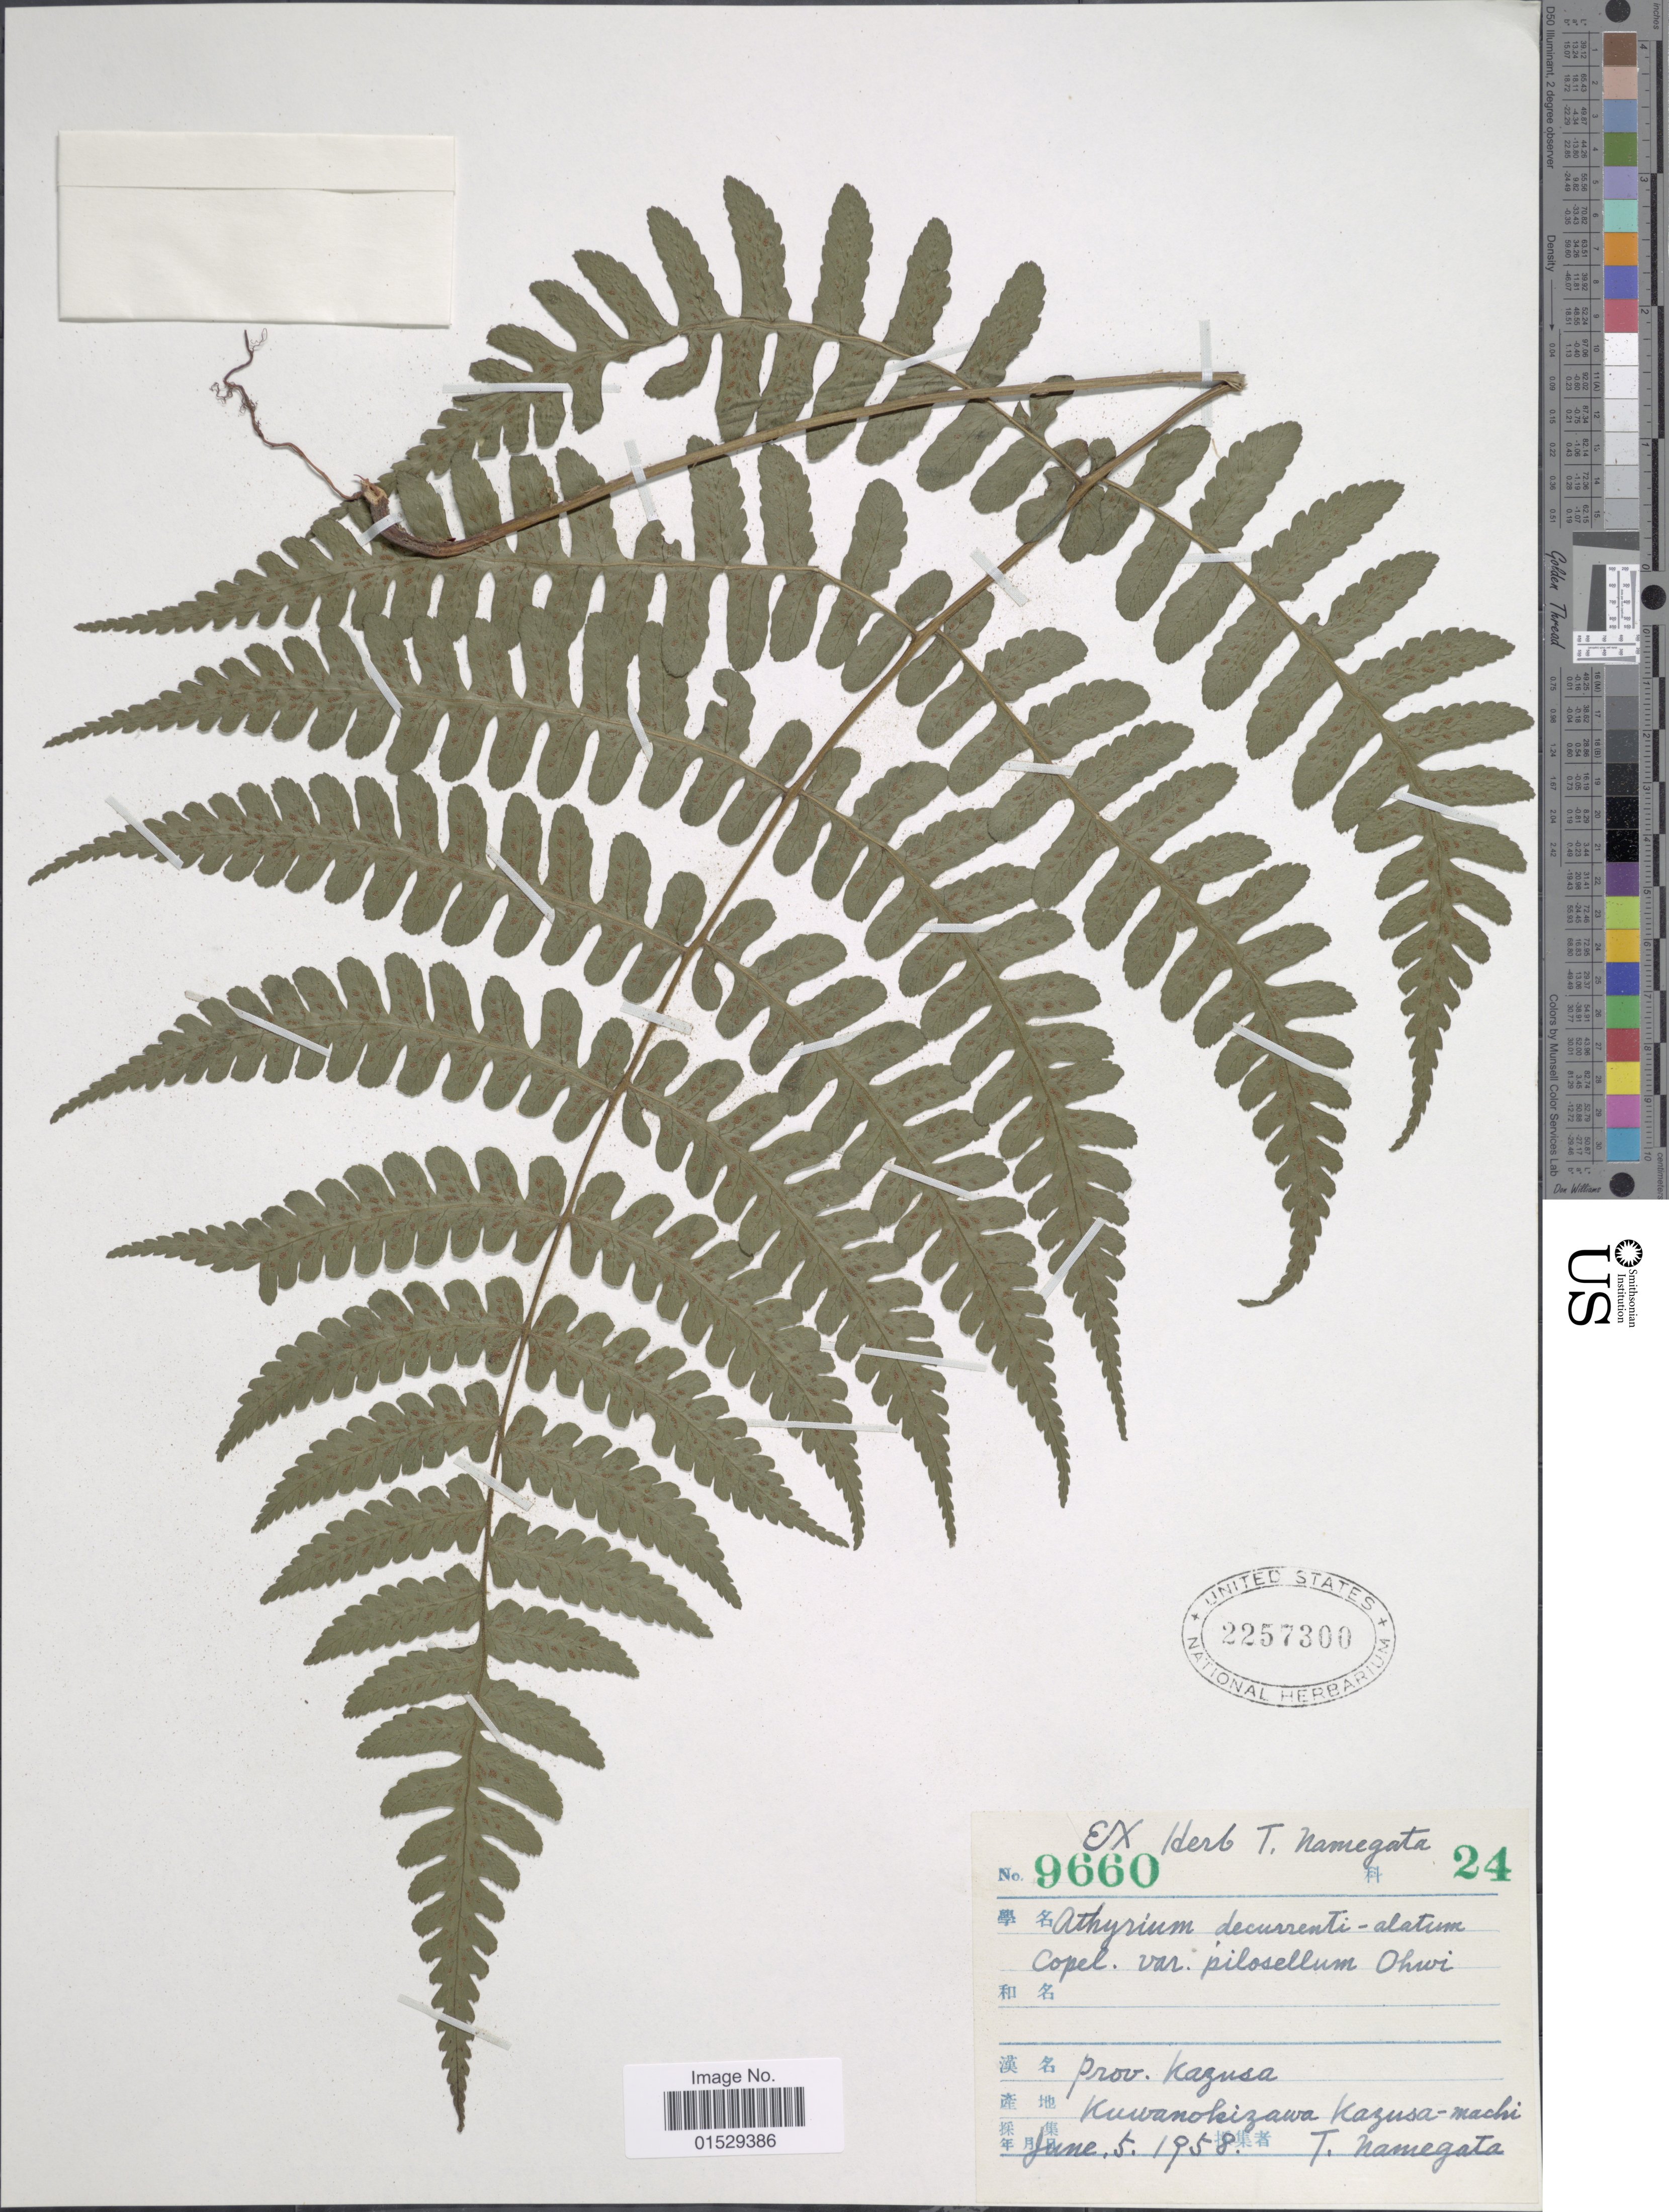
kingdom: Plantae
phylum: Tracheophyta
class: Polypodiopsida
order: Polypodiales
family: Athyriaceae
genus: Cornopteris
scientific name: Cornopteris decurrentialata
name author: (Hook.) Nakai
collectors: T. Namegata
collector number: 9660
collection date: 1958-06-05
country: Japan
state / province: Tiba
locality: Prov. Kazusa, Kuwanokizawa, Kazusa-machi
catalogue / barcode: US 2257300